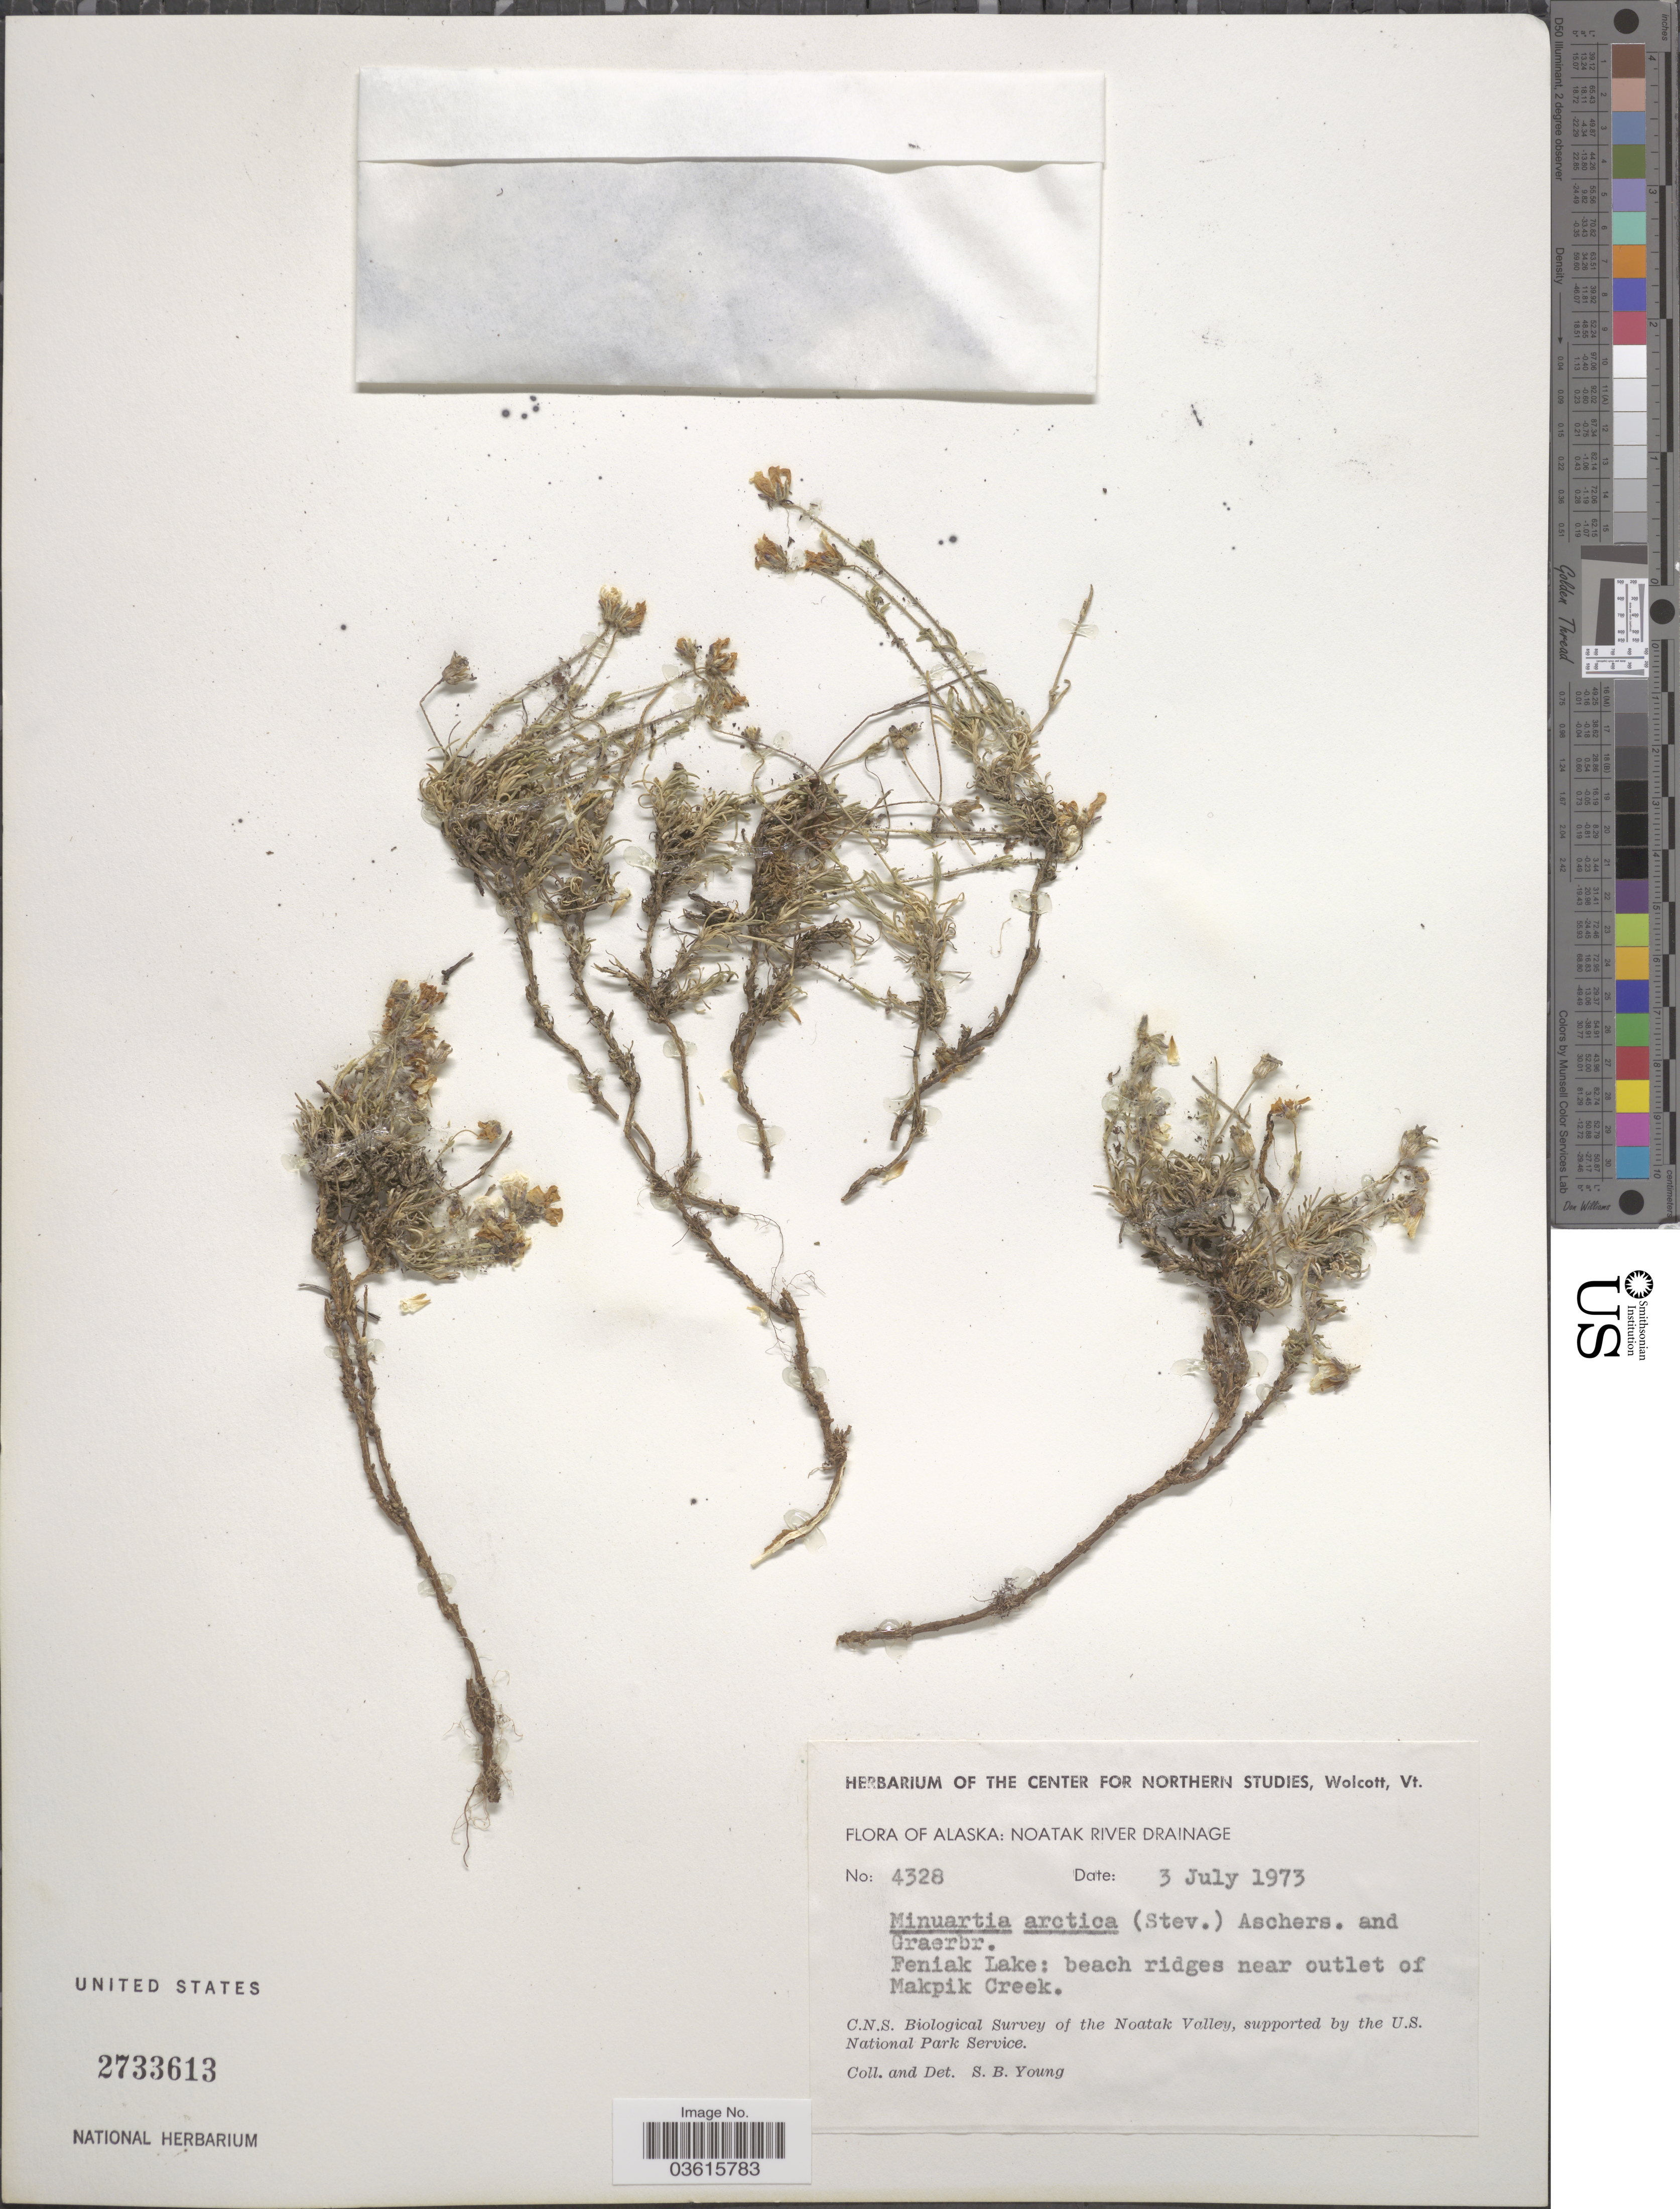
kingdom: Plantae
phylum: Tracheophyta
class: Magnoliopsida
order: Caryophyllales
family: Caryophyllaceae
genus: Cherleria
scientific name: Cherleria arctica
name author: (Steven ex Ser.) A.J. Moore & Dillenb.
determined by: Strong, M. T., (US), Smithsonian Institution - National Museum of Natural History (UNITED STATES)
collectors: S. Young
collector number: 4328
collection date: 1973-07-03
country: United States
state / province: Alaska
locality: Noatak River Drainage. Feniak Lake: beach ridges near outlet of Makpik Creek. Noatak Valley.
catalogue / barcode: US 2733613